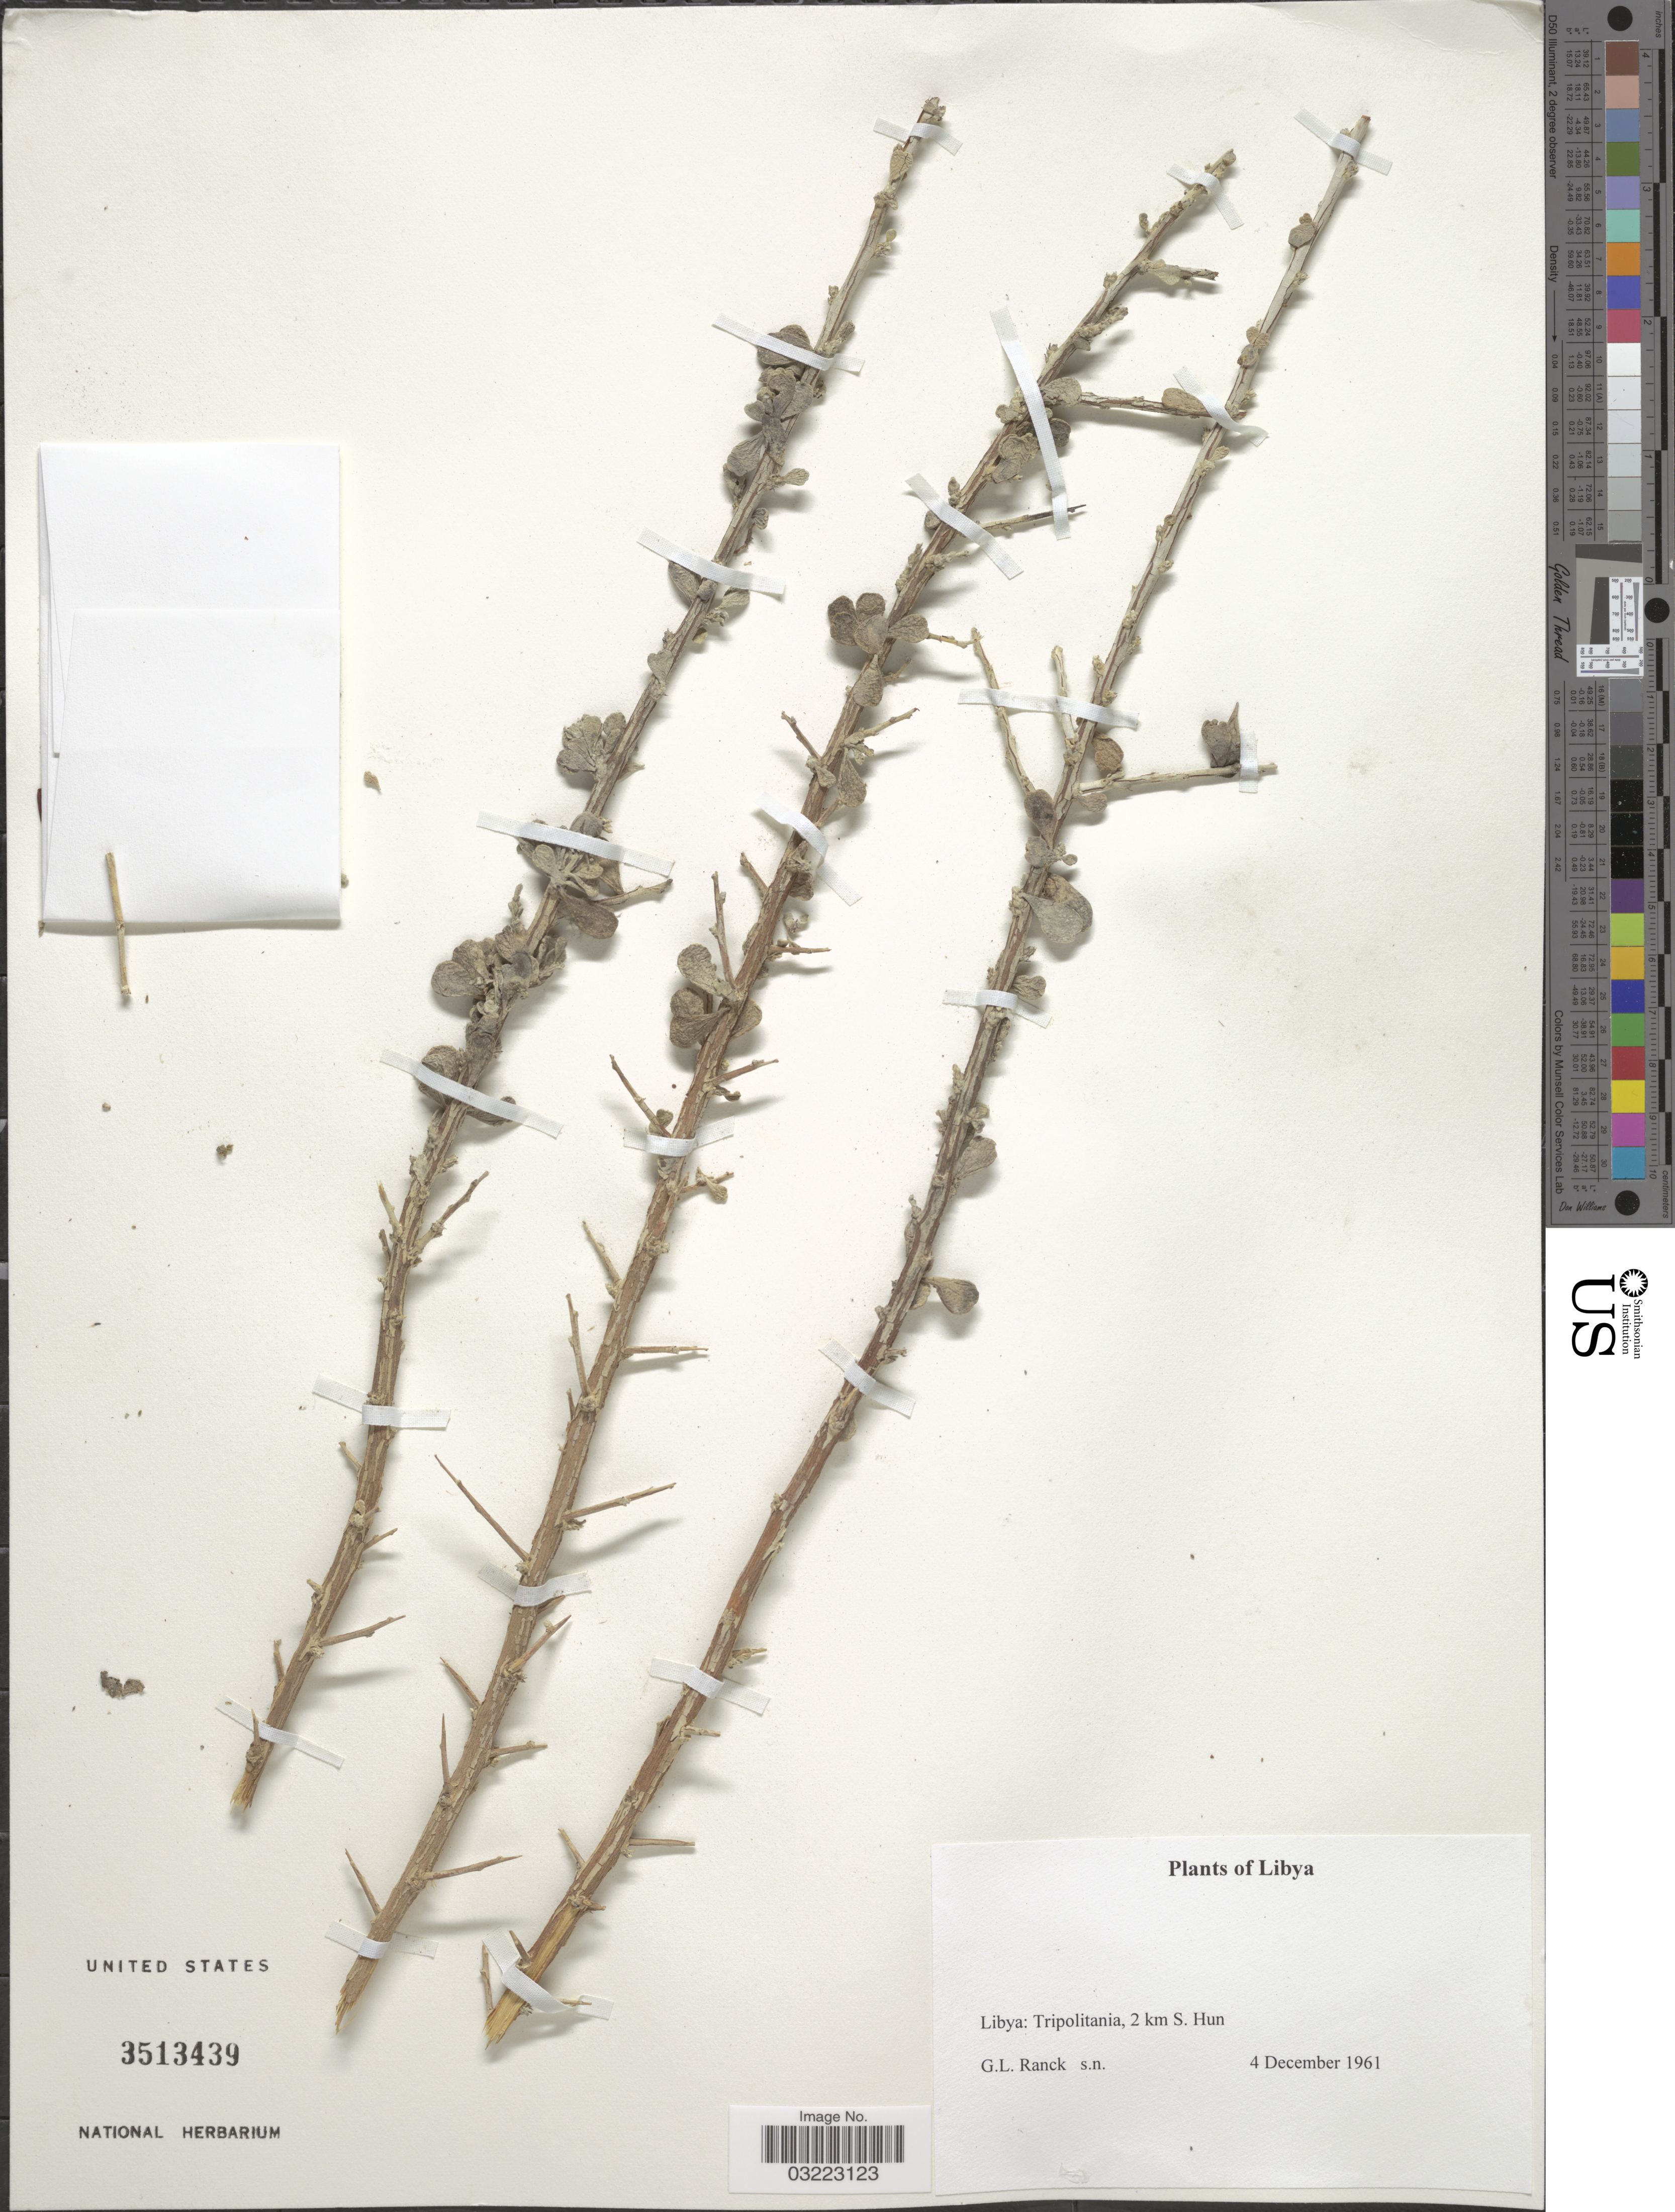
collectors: G. Ranck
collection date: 1961-12-04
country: Libya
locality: Tripolitania, 2 km S. Hun.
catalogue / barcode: US 3513439